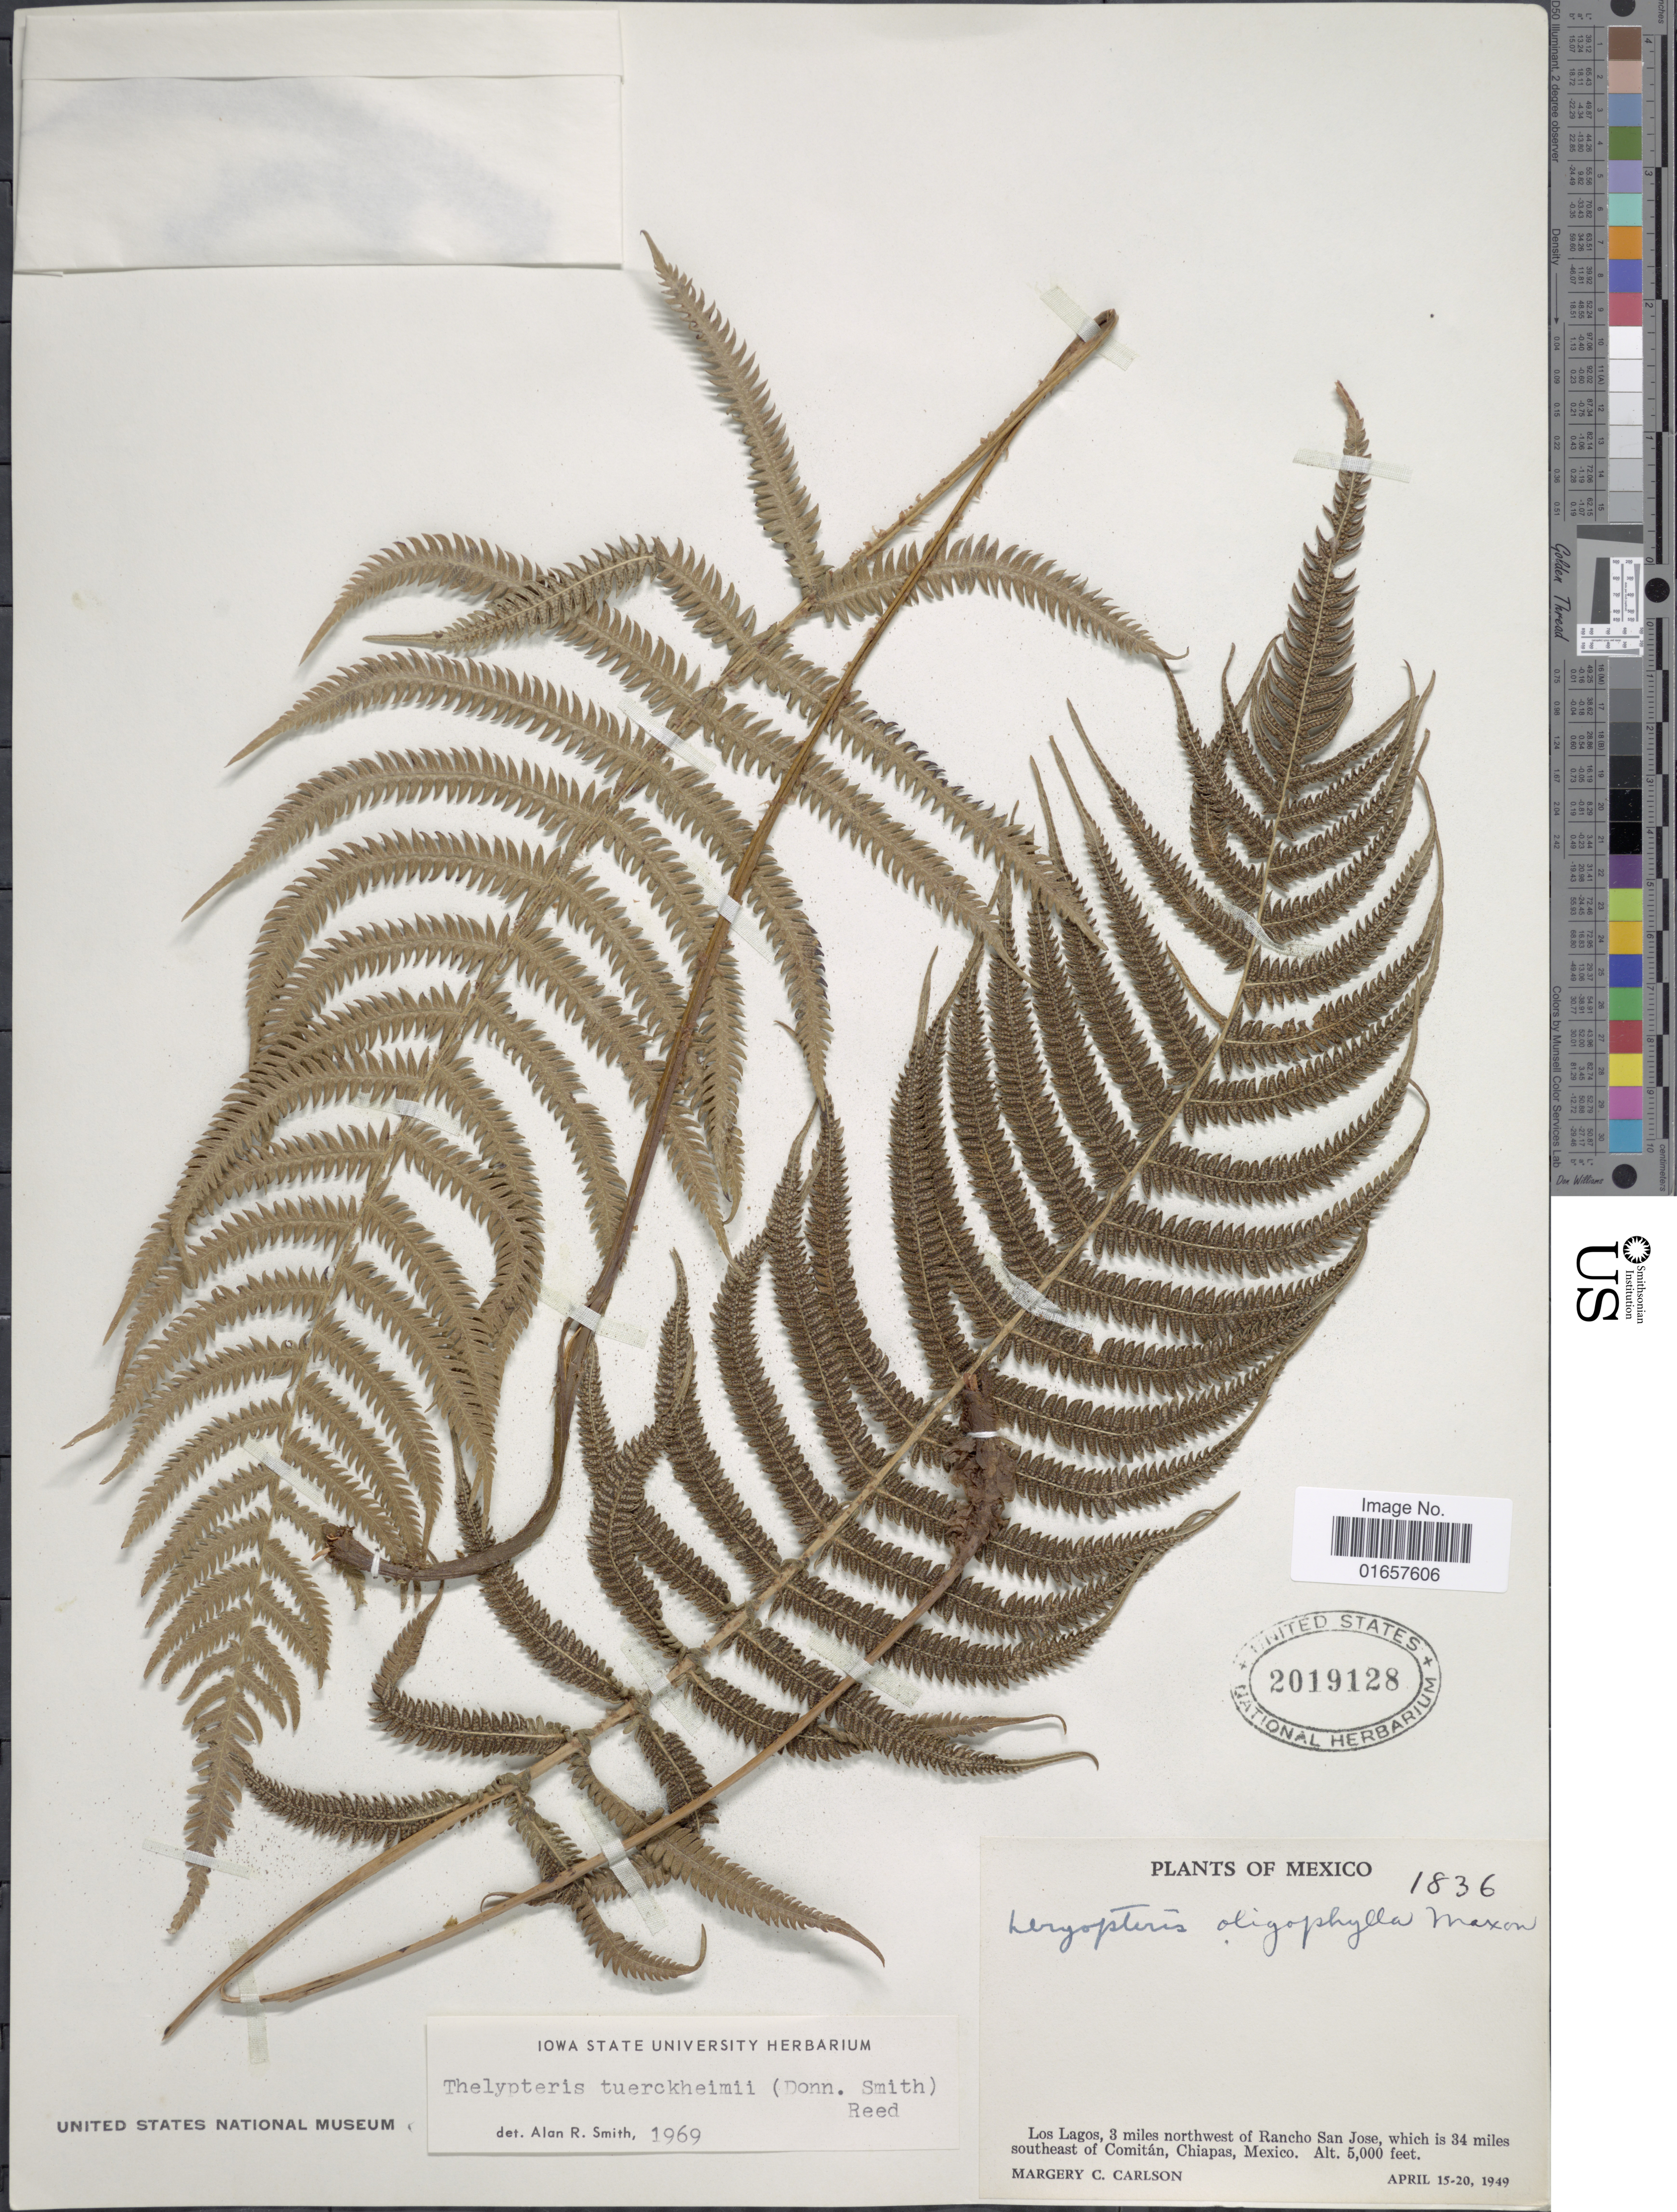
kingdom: Plantae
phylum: Tracheophyta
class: Polypodiopsida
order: Polypodiales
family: Thelypteridaceae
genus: Christella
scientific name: Christella tuerckheimii comb. ined.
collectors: M. C. Carlson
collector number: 1836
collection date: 1949-04-15/1949-04-20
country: Mexico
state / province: Chiapas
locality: Mexico: Los Lagos, 3 miles northwest of Rancho San José, 34 miles southwest of Comitán Chiapas.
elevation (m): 1524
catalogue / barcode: US 2019128